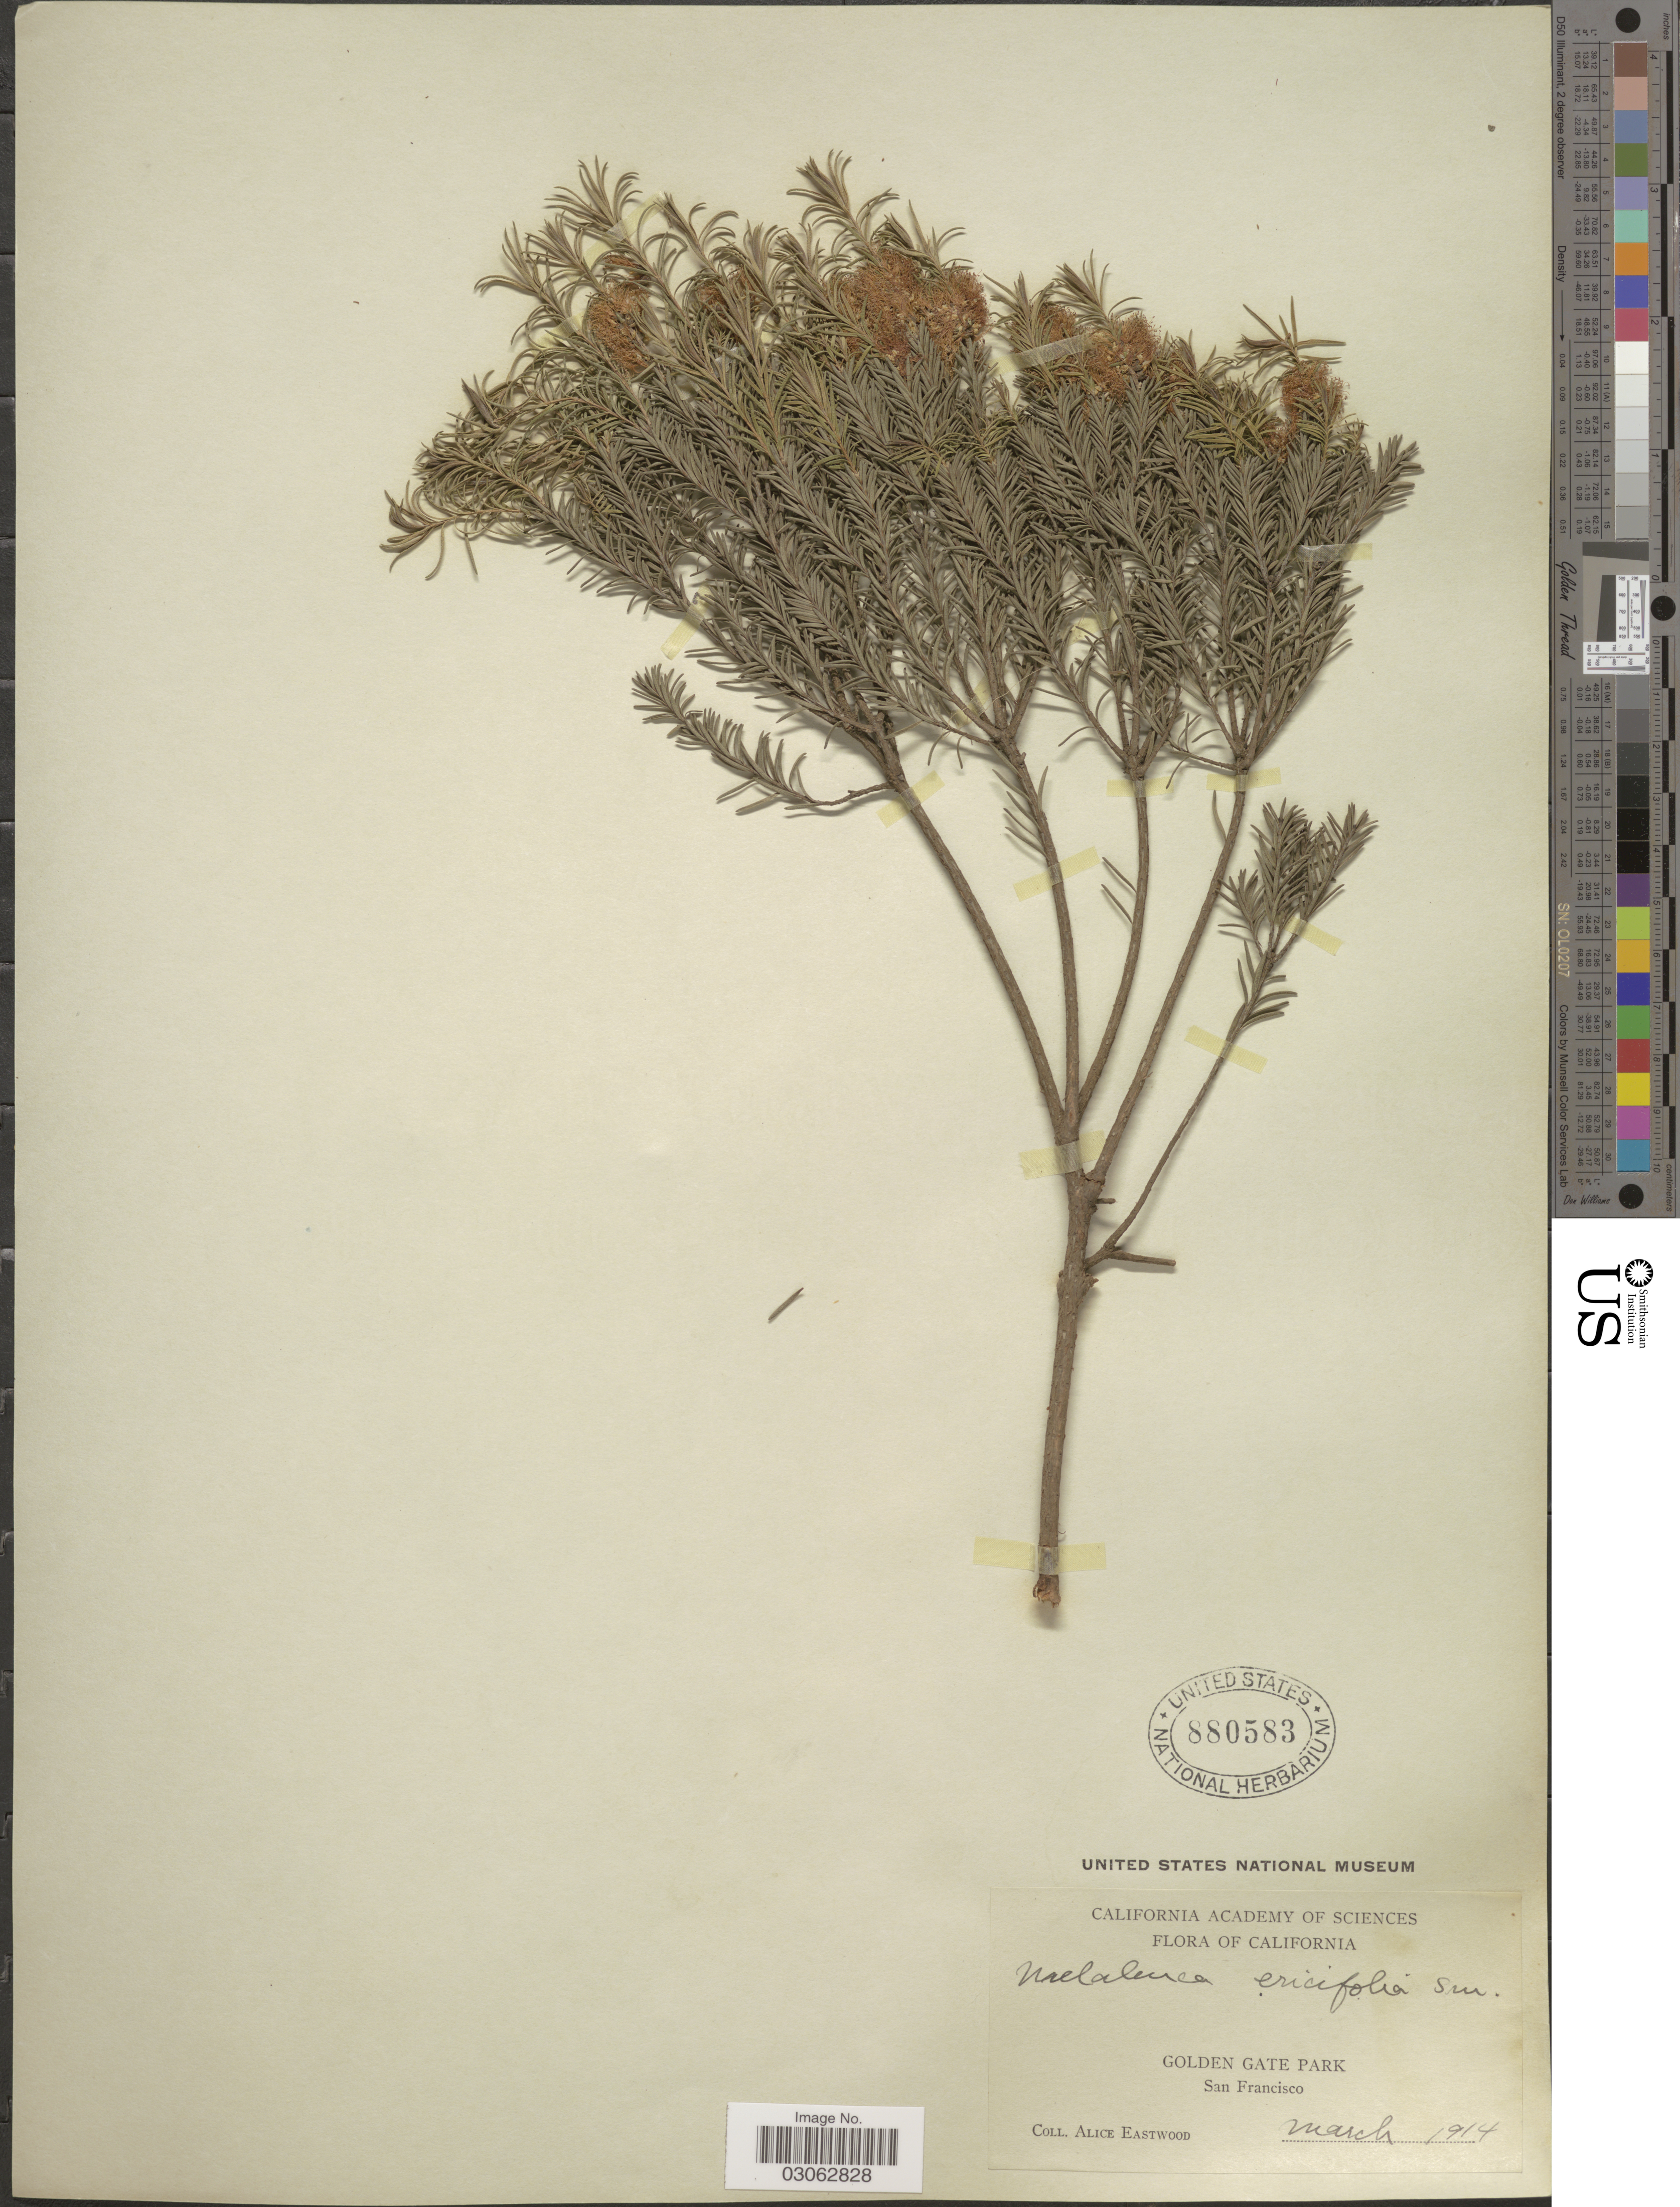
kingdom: Plantae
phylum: Tracheophyta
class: Magnoliopsida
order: Myrtales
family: Myrtaceae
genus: Melaleuca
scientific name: Melaleuca ericifolia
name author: Sm.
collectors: A. Eastwood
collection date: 1914-03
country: United States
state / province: California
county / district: San Francisco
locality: Golden Gate Park. San Francisco.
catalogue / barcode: US 880583